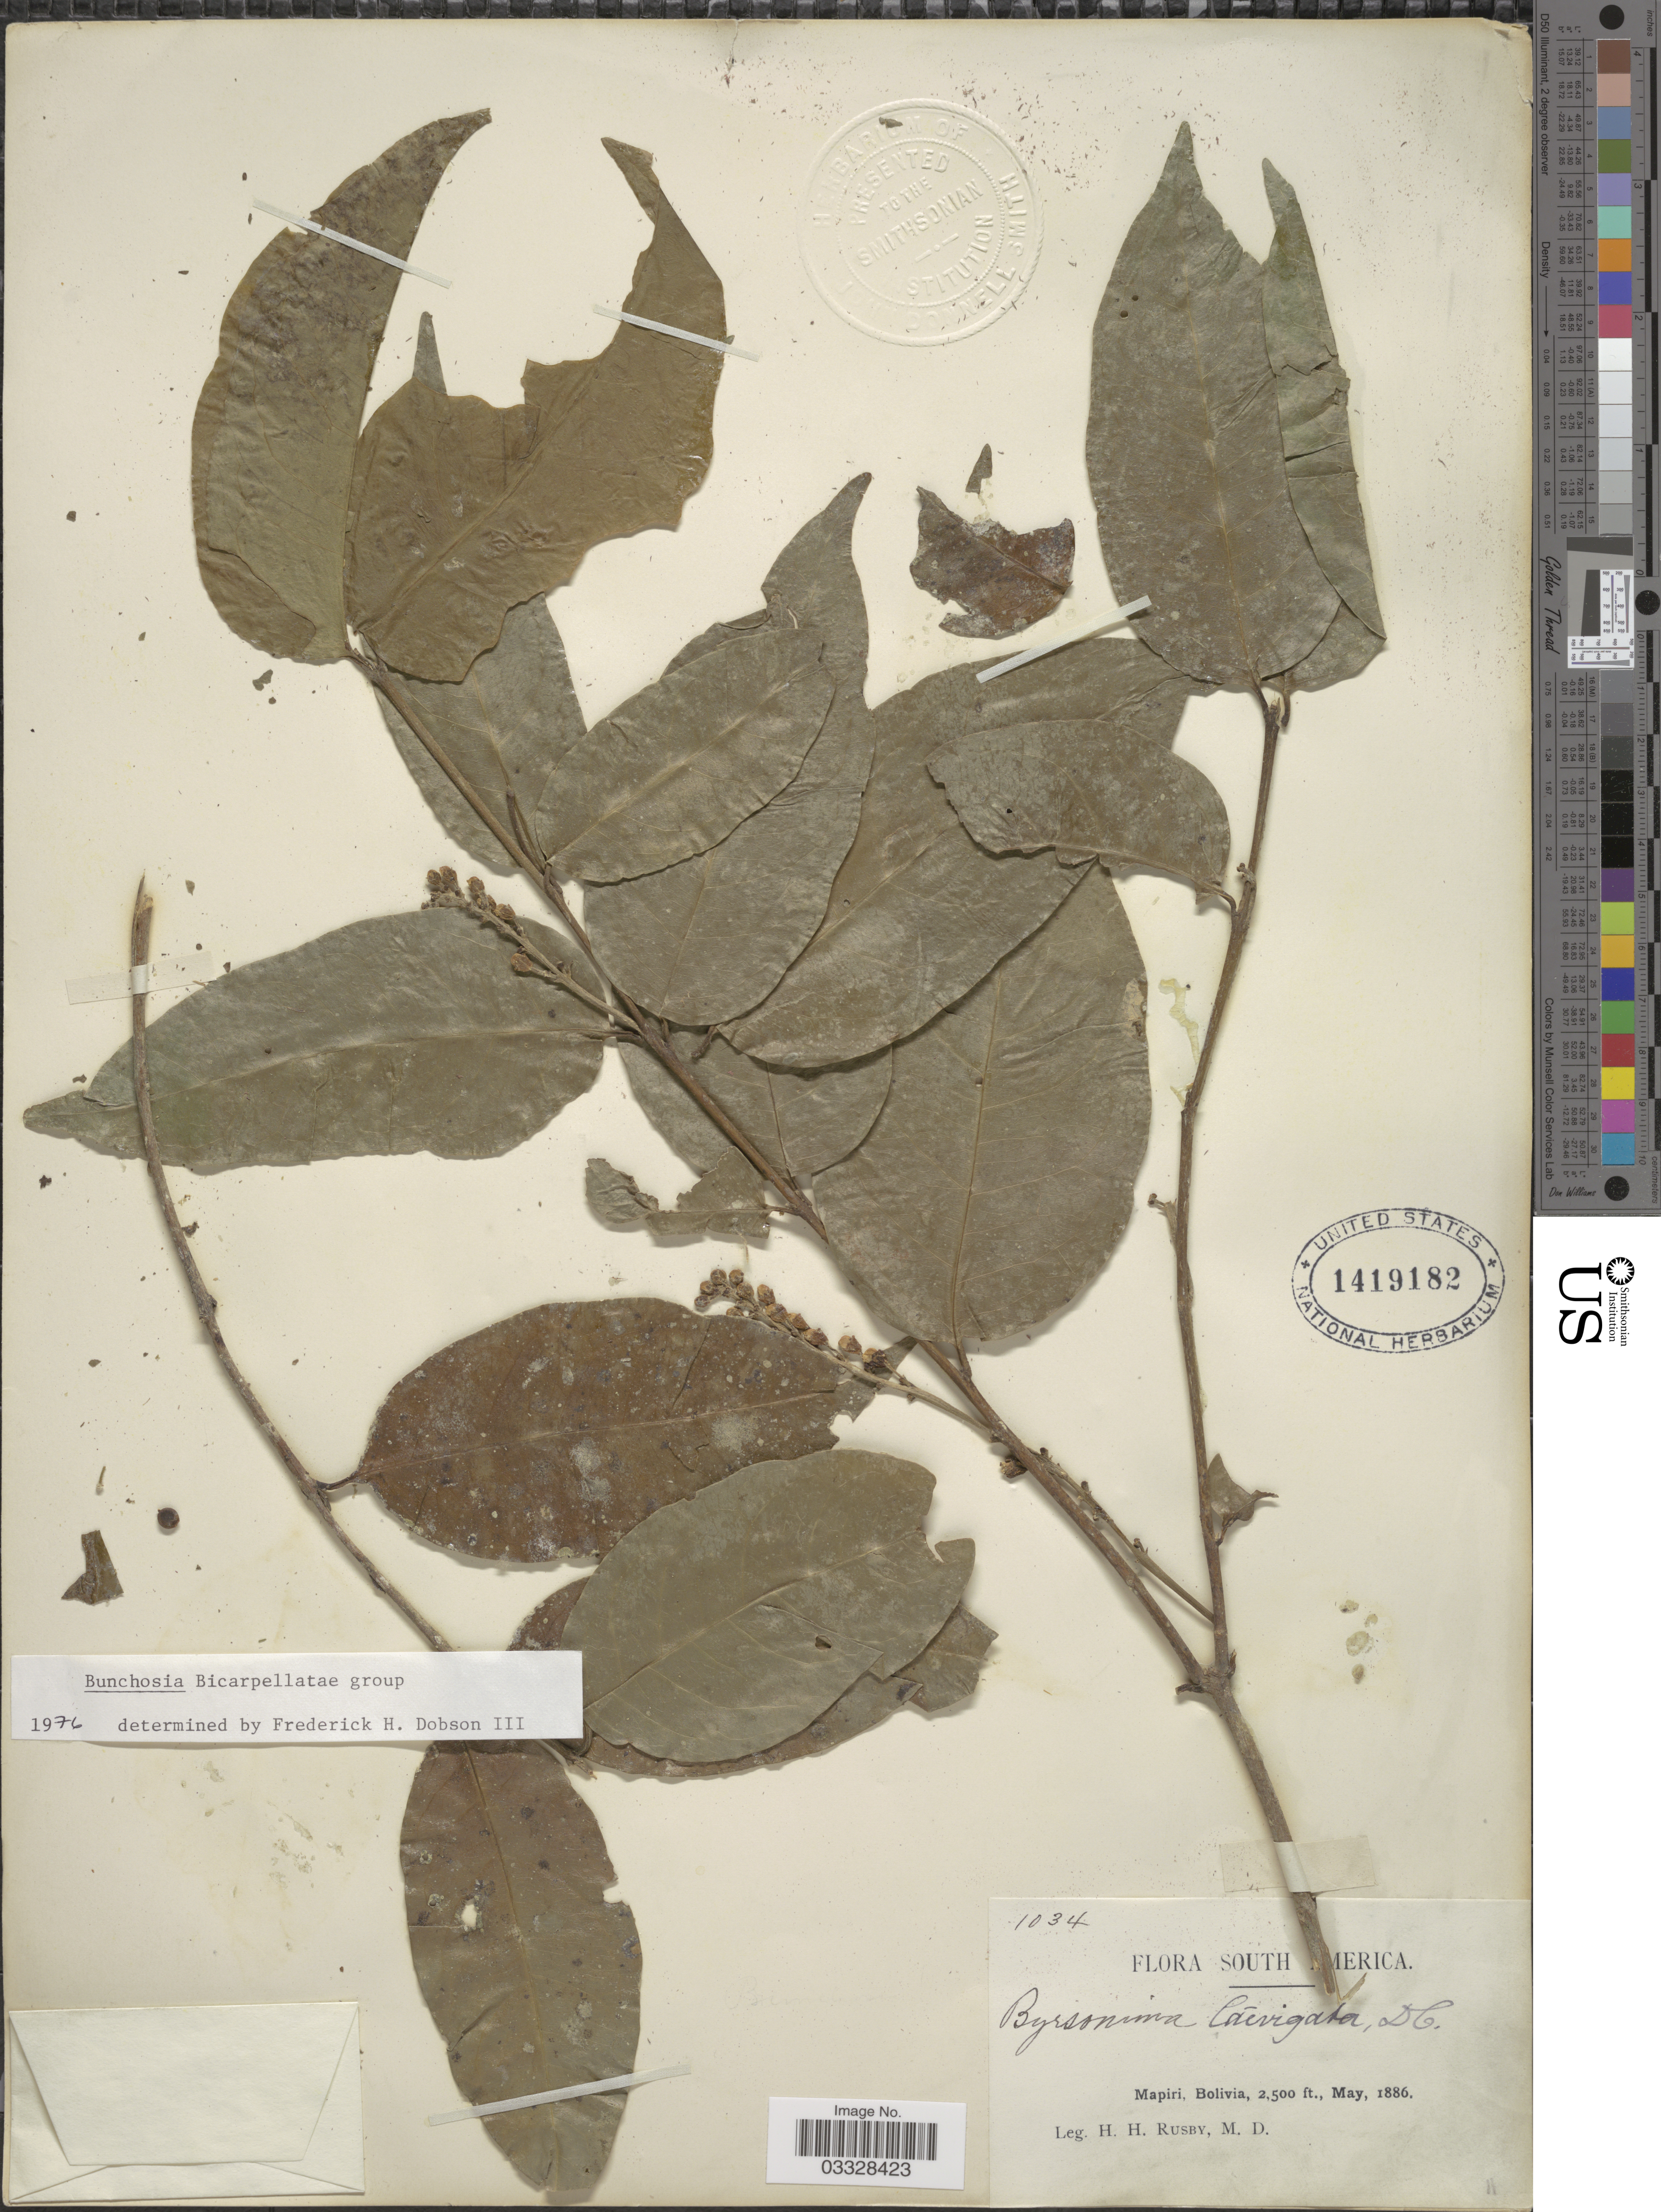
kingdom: Plantae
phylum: Tracheophyta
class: Magnoliopsida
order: Malpighiales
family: Malpighiaceae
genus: Bunchosia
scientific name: Bunchosia sp.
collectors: H. H. Rusby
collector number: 1034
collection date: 1886-05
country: Bolivia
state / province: La Páz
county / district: Larecaja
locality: Mapiri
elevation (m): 762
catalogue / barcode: US 1419182